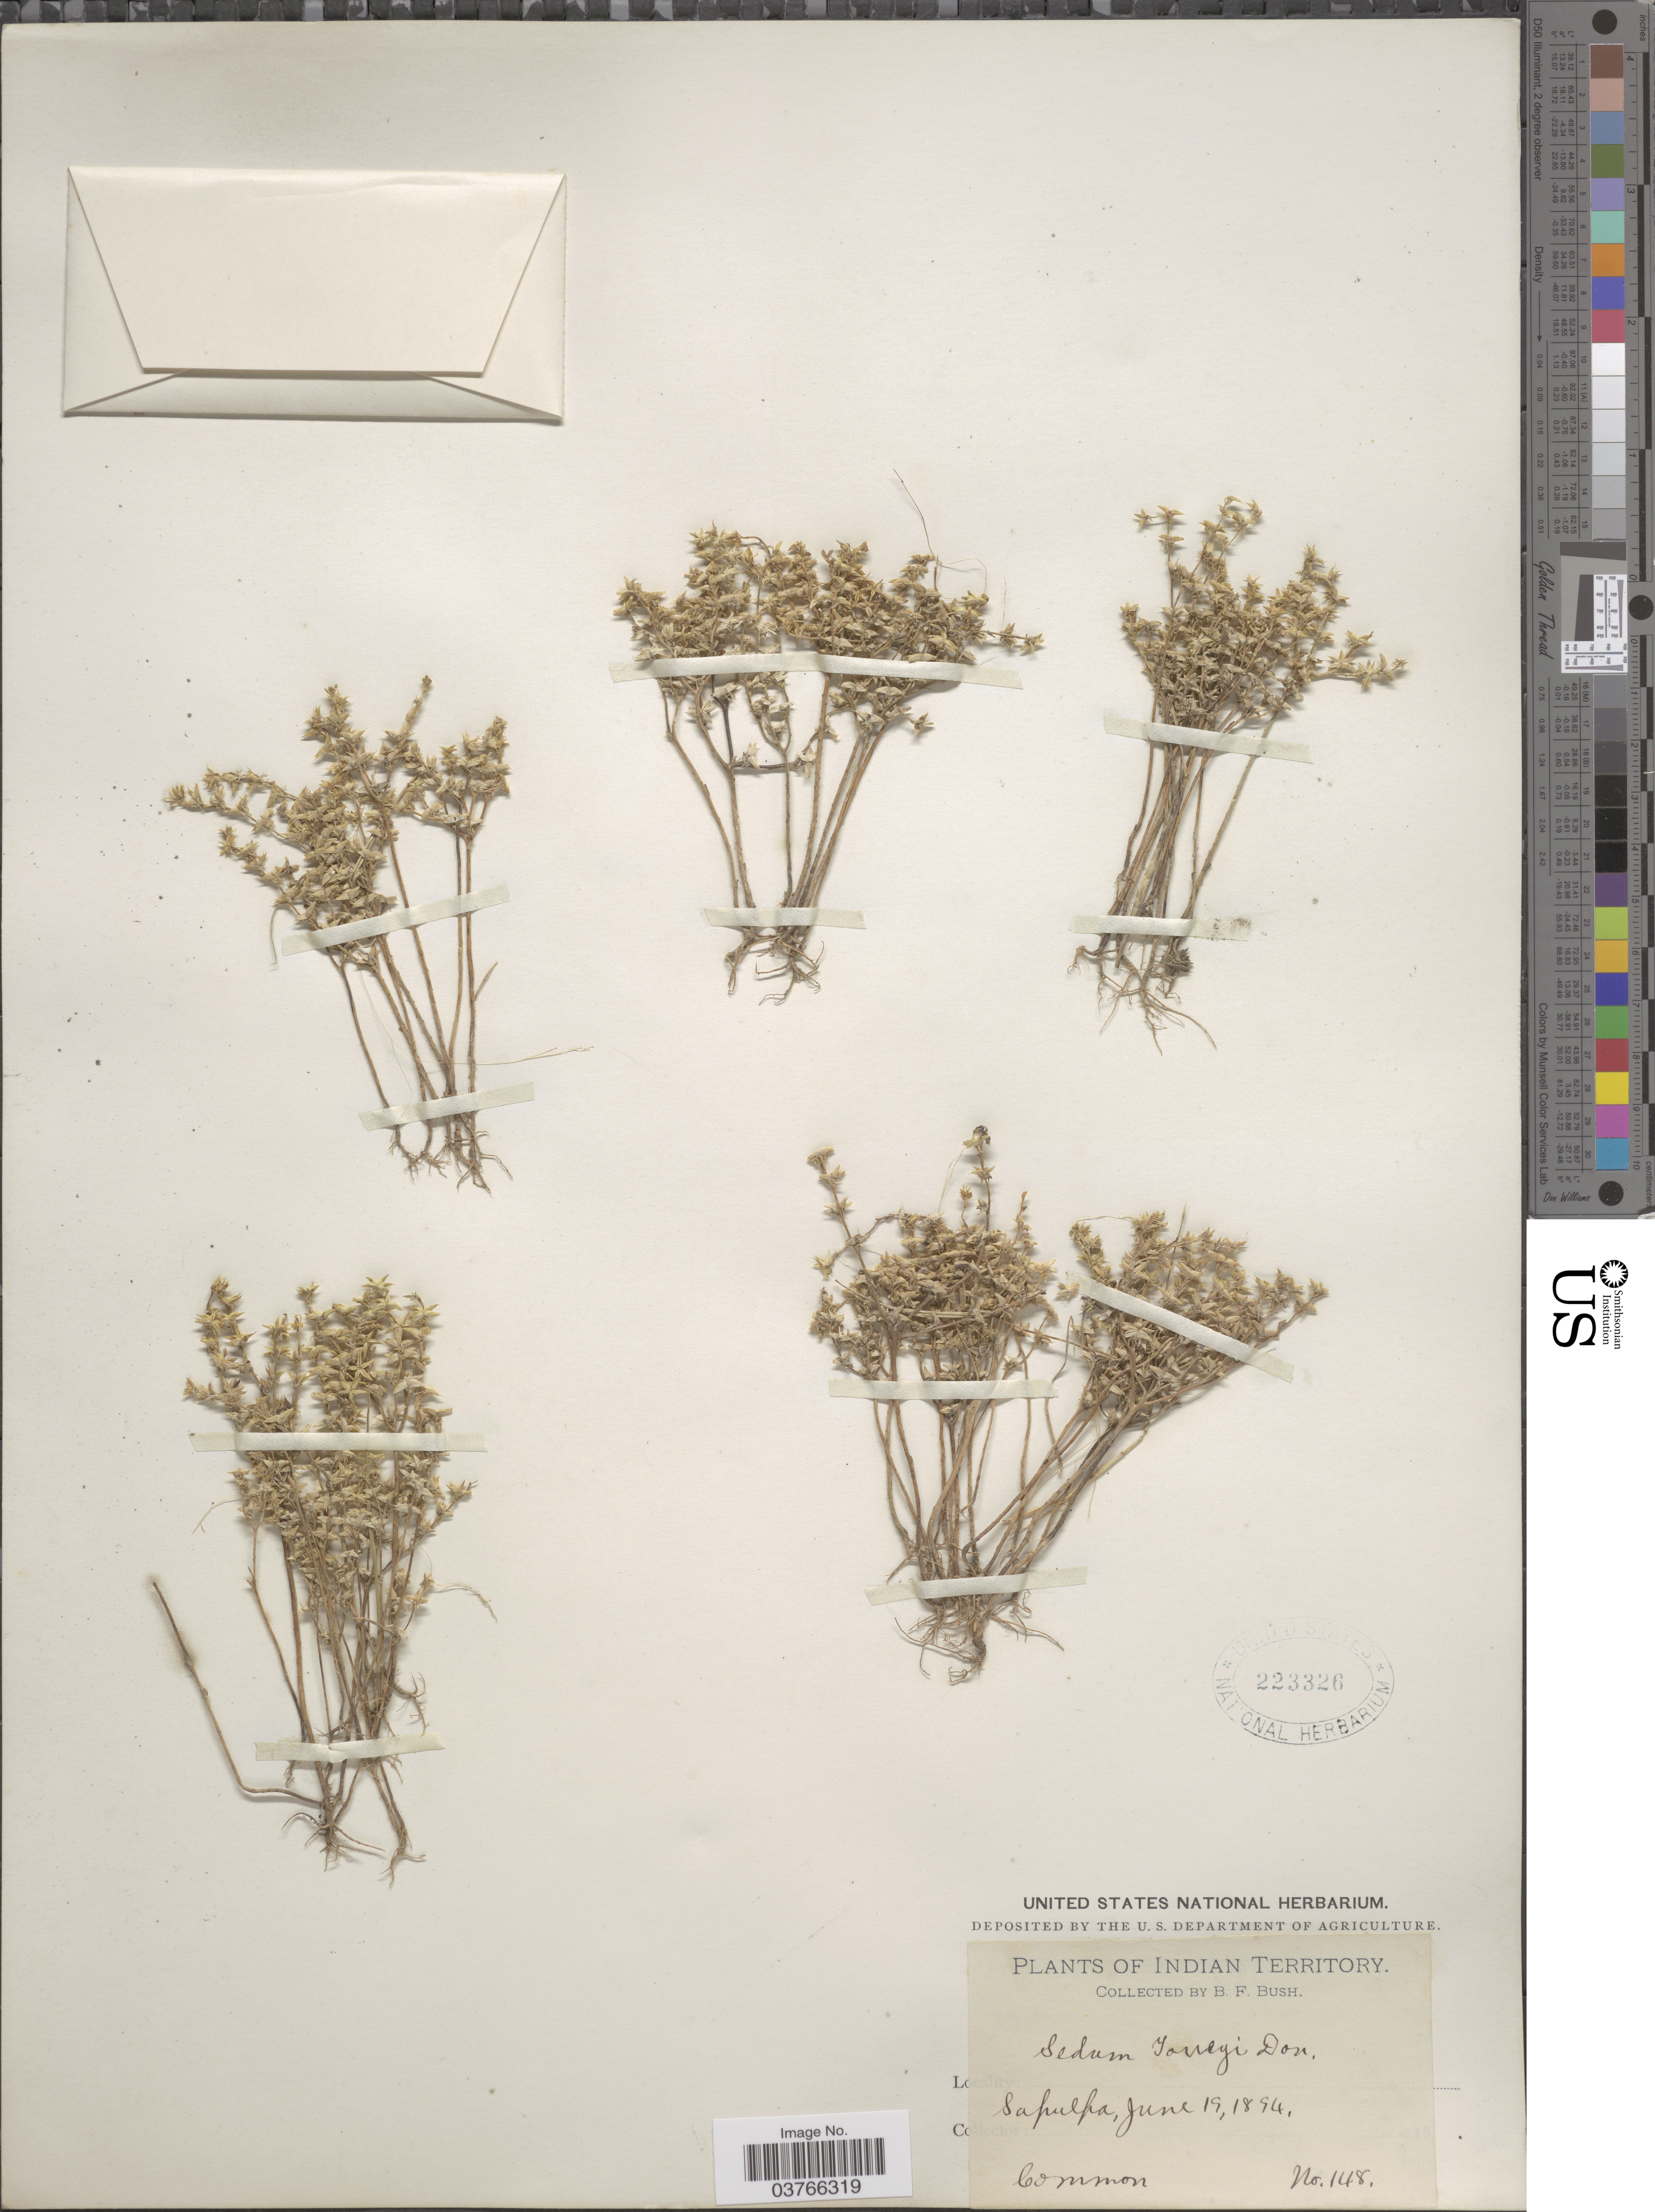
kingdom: Plantae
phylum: Tracheophyta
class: Magnoliopsida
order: Saxifragales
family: Crassulaceae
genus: Sedum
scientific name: Sedum nuttallianum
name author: Raf.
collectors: B. F. Bush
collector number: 148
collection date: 1894-06-19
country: United States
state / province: Oklahoma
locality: Indian Territory. Sapulpa.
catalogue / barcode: US 223326